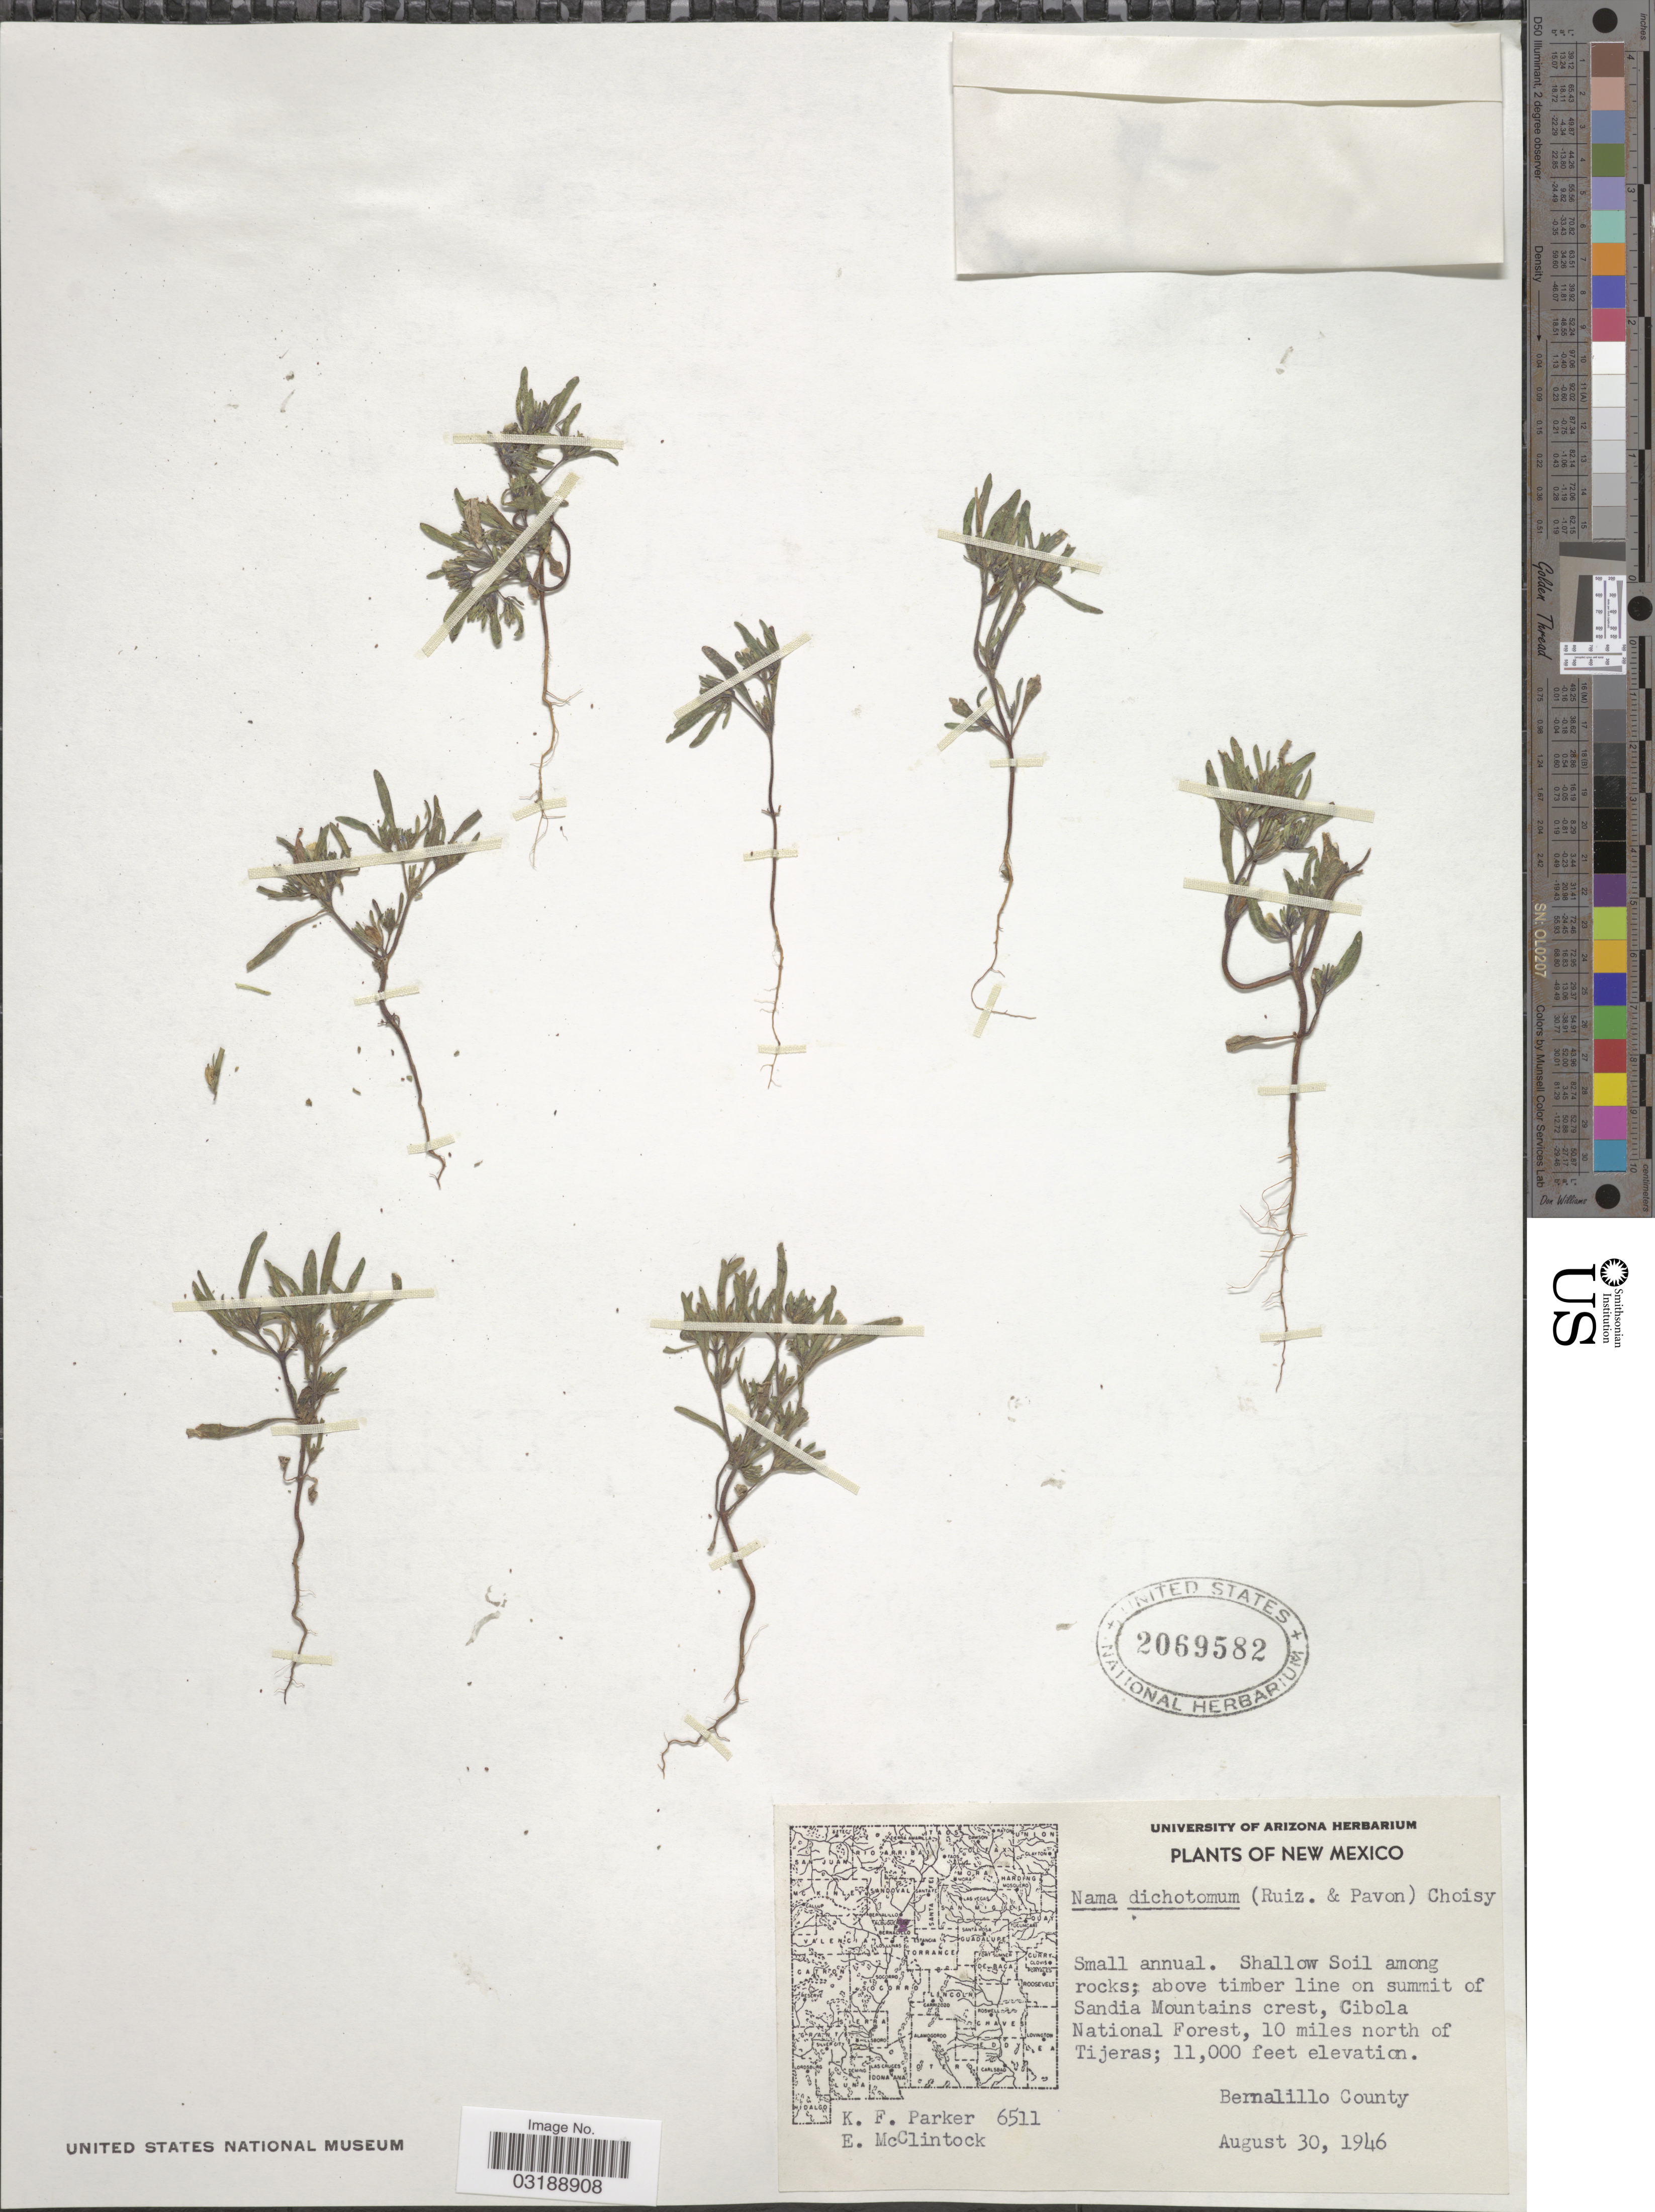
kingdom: Plantae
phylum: Tracheophyta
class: Magnoliopsida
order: Boraginales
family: Namaceae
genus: Nama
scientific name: Nama dichotoma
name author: (Ruiz & Pav.) Choisy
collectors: K. F. Parker & E. McClintock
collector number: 6511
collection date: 1946-08-30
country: United States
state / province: New Mexico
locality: Above timer line on summit of Sandia Mountains crest, Cibola National Forest, 10 miles north of Tijeras, Bernalilli County.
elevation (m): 3353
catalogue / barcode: US 2069582